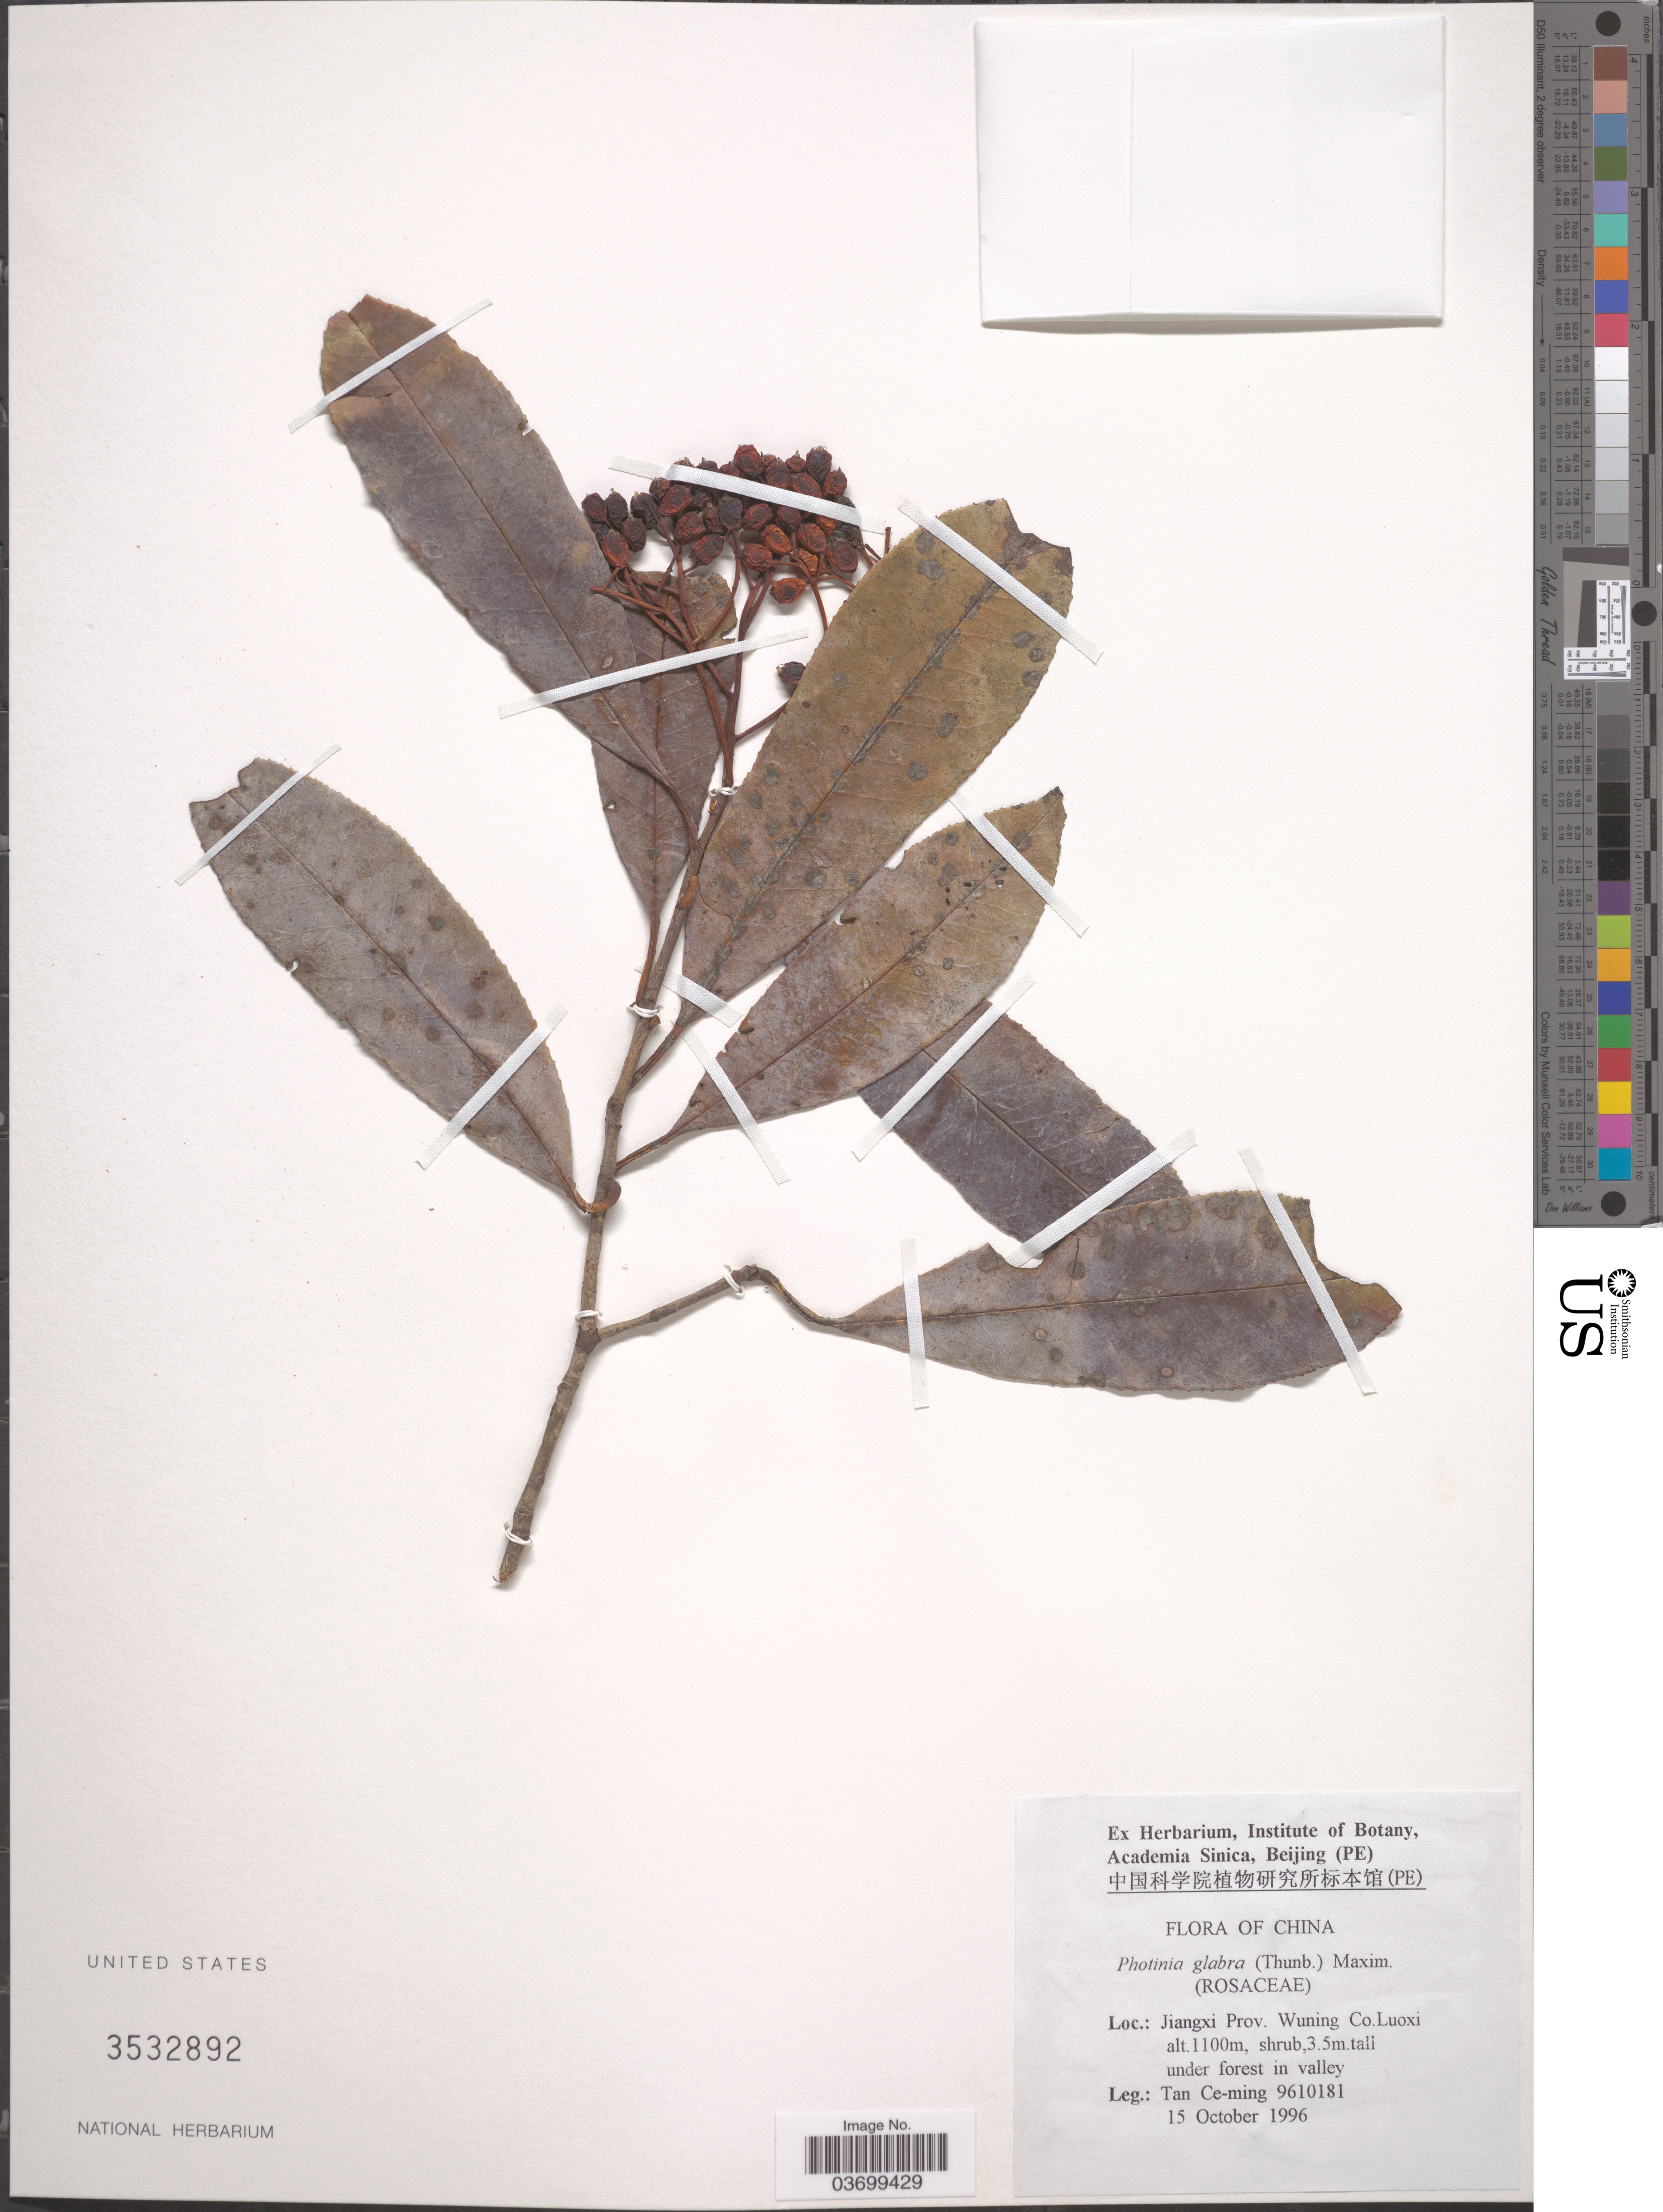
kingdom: Plantae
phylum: Tracheophyta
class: Magnoliopsida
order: Rosales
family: Rosaceae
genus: Photinia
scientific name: Photinia glabra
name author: (Thunb.) Jacob-Makoy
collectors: Tan Ce-Ming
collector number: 9610181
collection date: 1996-10-15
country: China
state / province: Jiangxi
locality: Wuning Co.Luoxi.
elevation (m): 1100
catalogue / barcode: US 3532892